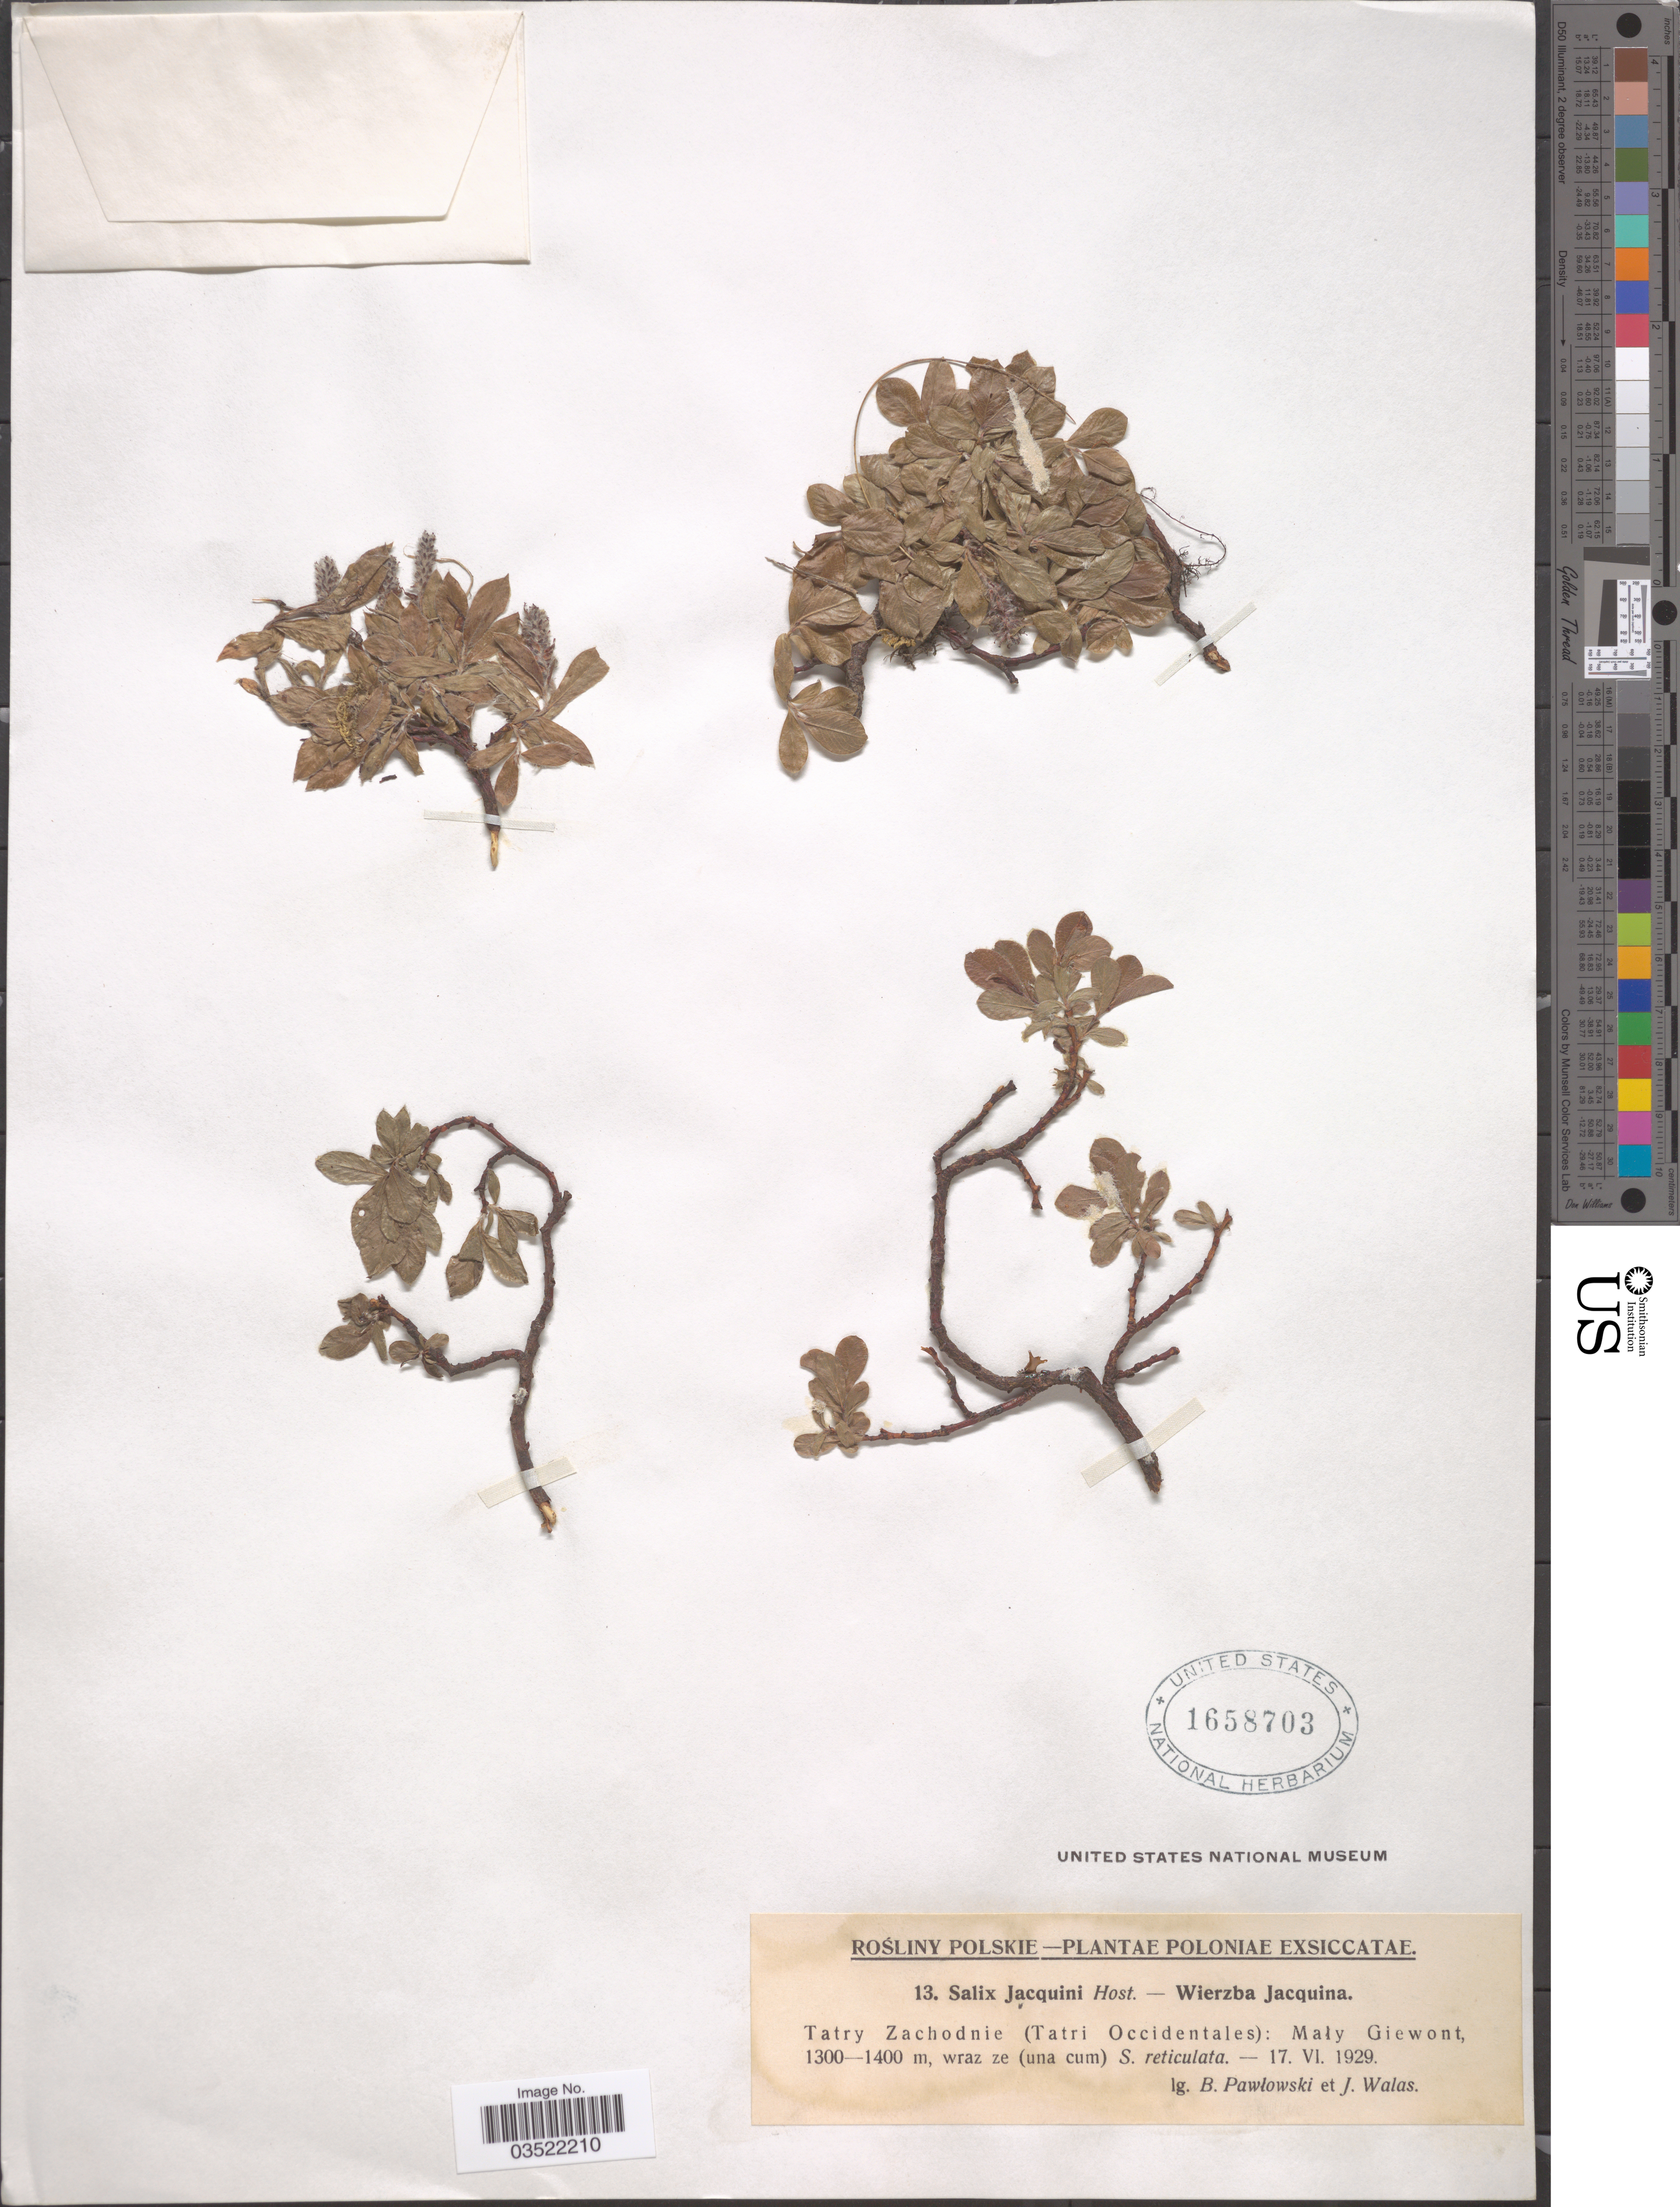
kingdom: Plantae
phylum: Tracheophyta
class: Magnoliopsida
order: Malpighiales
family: Salicaceae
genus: Salix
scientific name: Salix jacquinii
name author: Host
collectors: B. Pawlowski & J. Walas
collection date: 1929-06-17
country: Poland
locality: Poloniae. Tatry Zachodnie (Tatri Occidentales): Maly Giewont.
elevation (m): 1300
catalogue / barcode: US 1658703